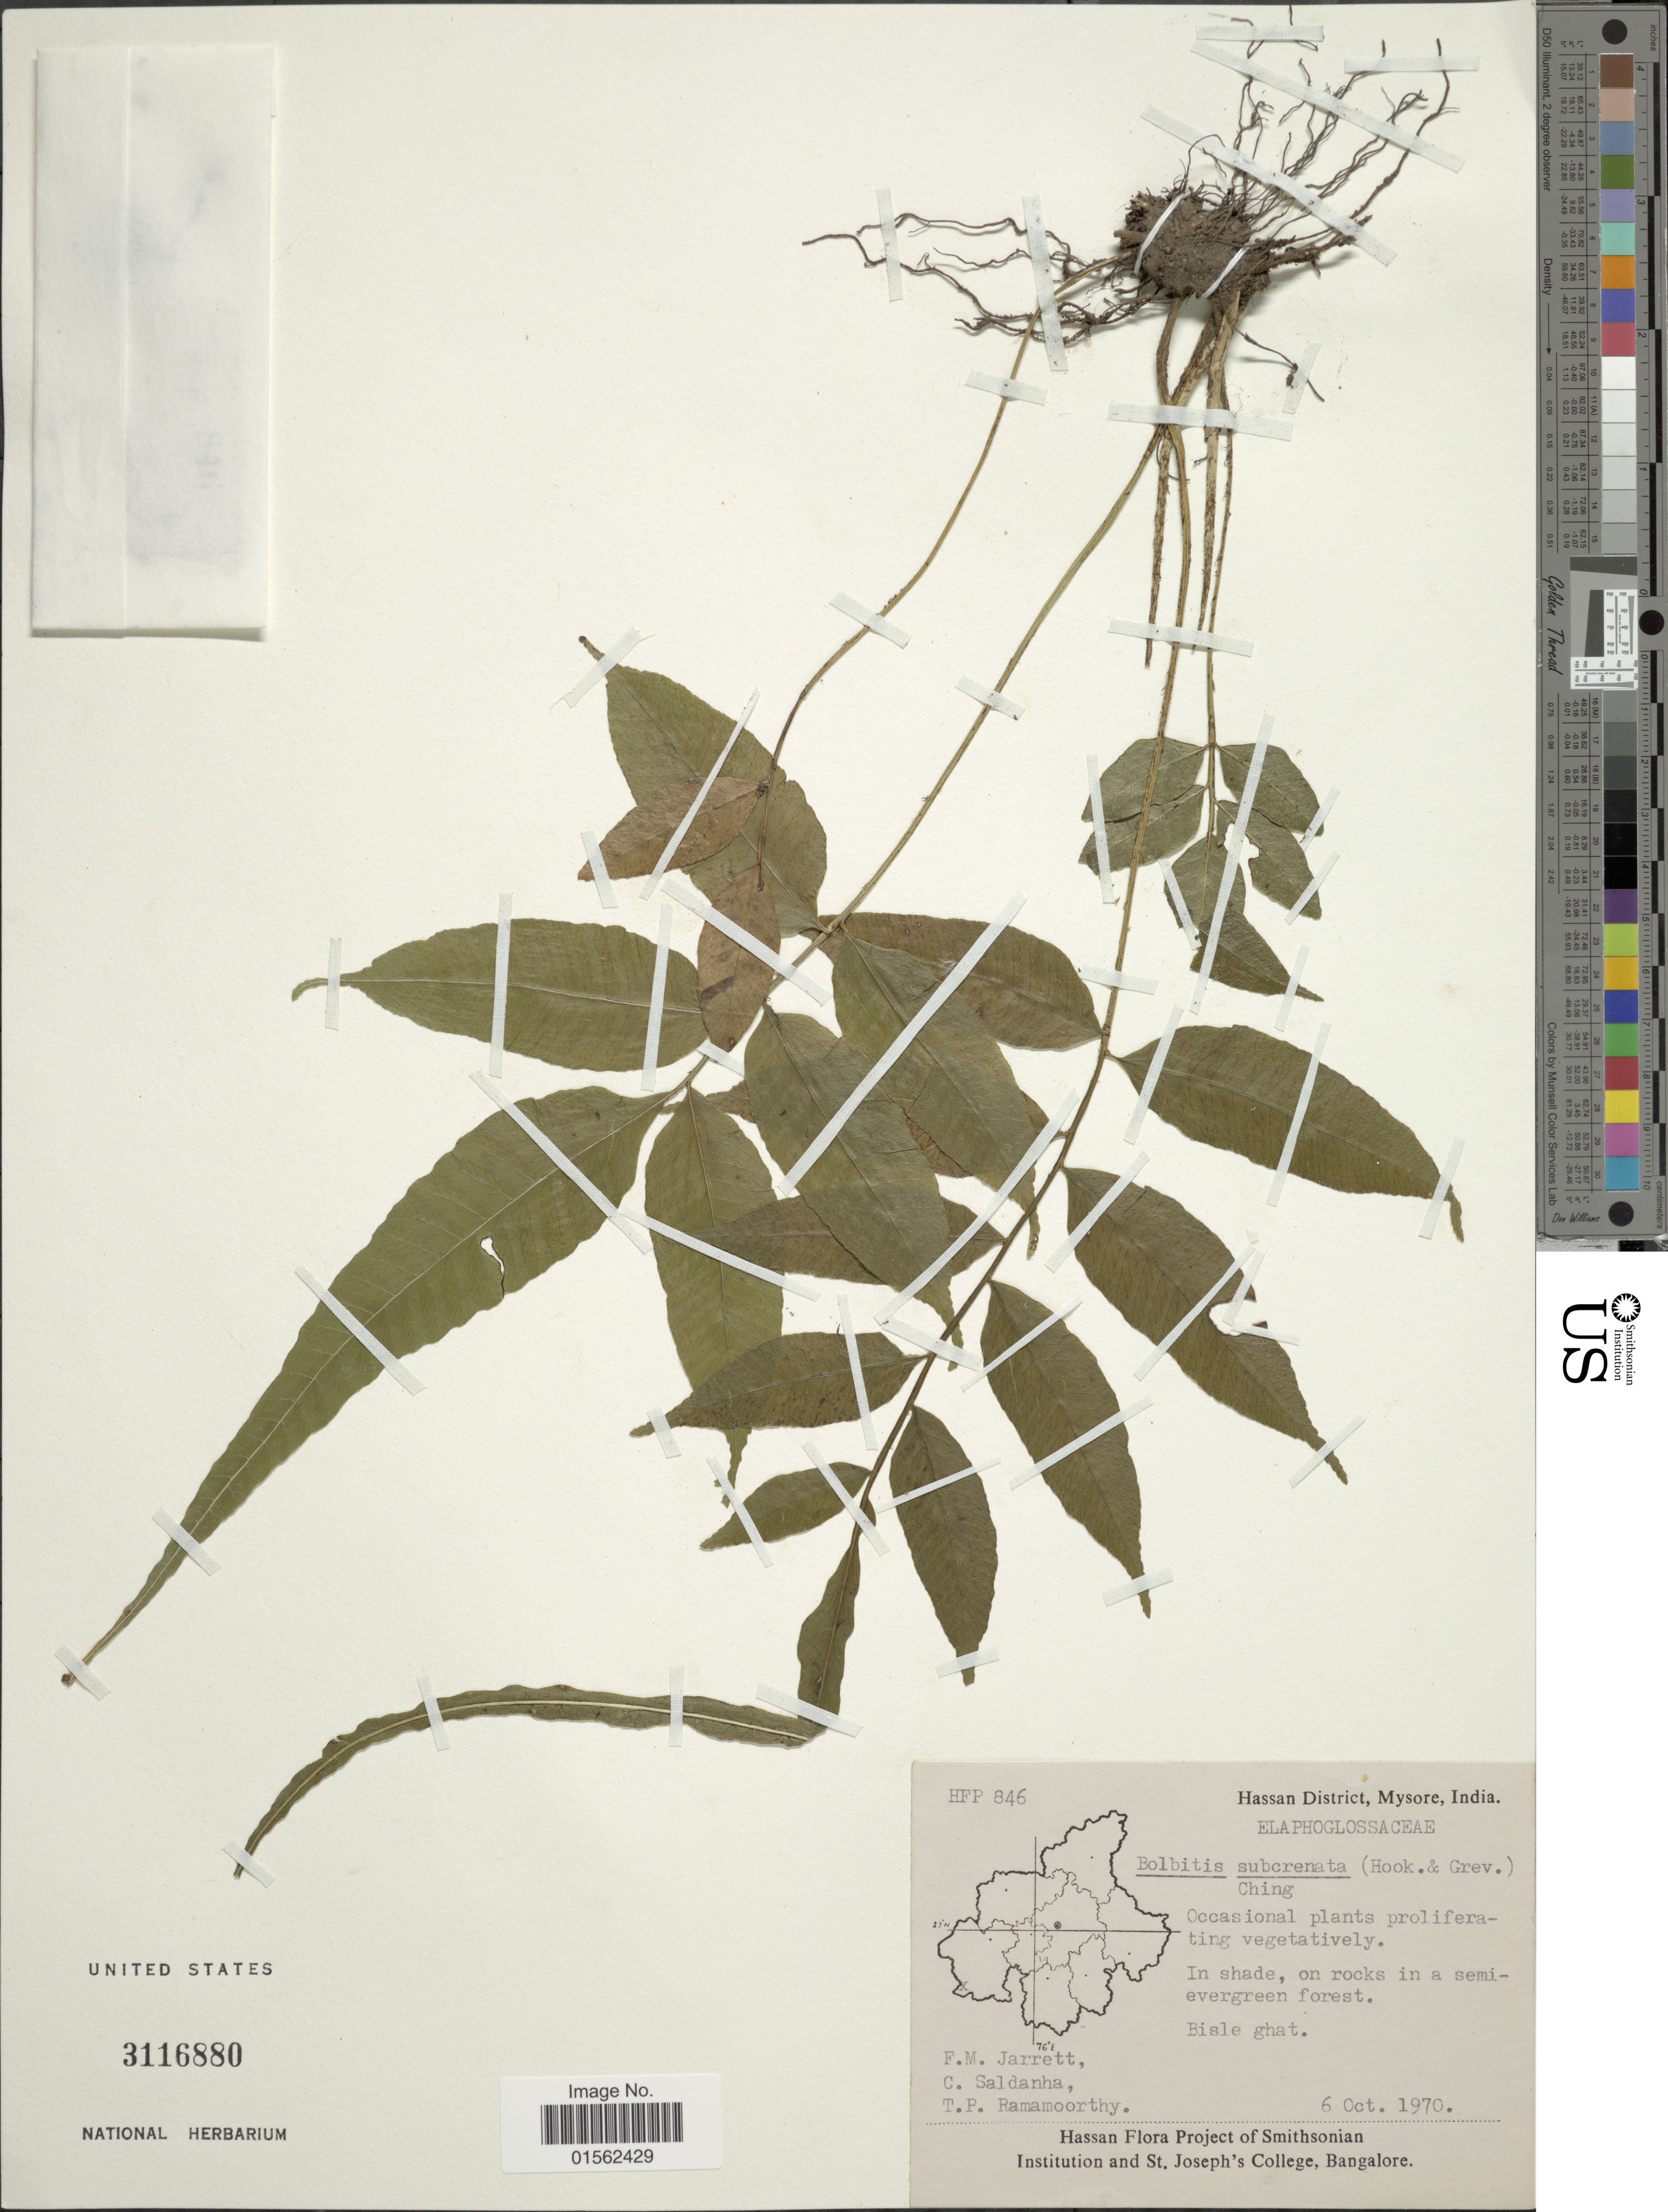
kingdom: Plantae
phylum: Tracheophyta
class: Polypodiopsida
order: Polypodiales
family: Dryopteridaceae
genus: Bolbitis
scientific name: Bolbitis subcrenata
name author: (Hook. & Grev.) Ching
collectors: F. M. Jarrett, C. Saldanha & T. P. Ramamoorthy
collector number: HFP846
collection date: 1970-10-06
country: India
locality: Hassan District, Mysore, in a semi-evergreen forest, Bisle ghat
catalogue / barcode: US 3116880